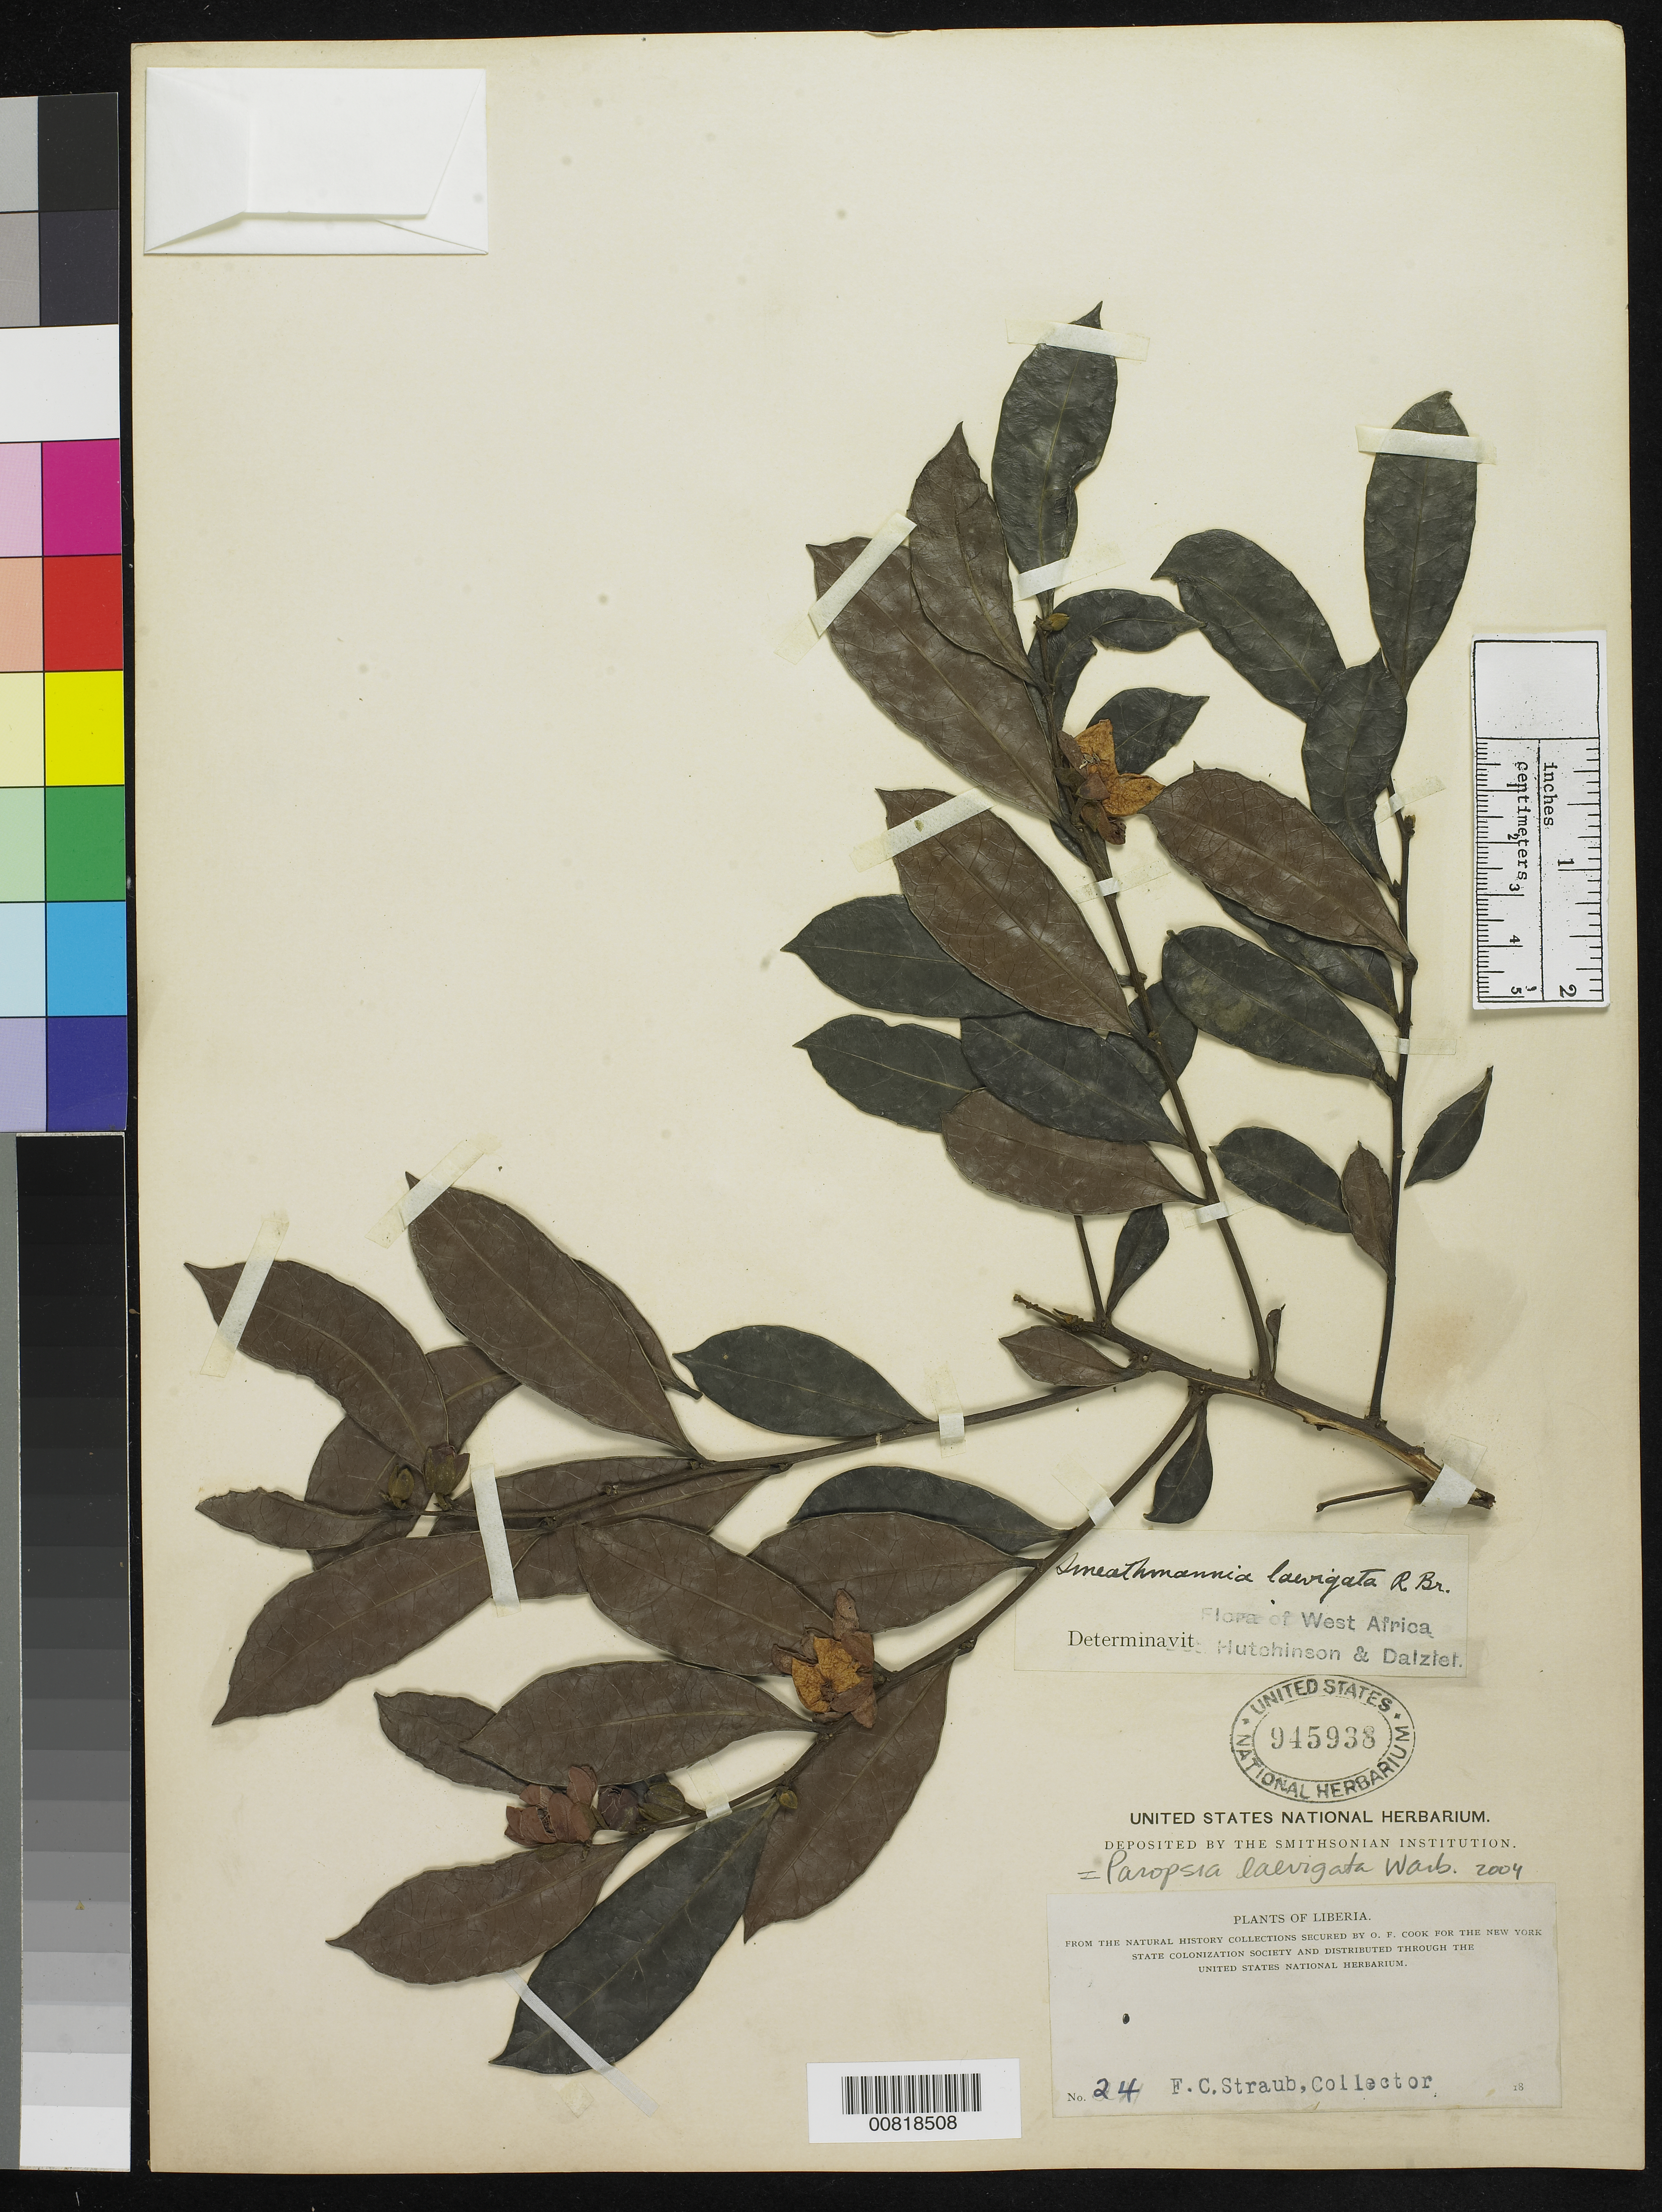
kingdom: Plantae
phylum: Tracheophyta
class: Magnoliopsida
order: Malpighiales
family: Passifloraceae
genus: Paropsia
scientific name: Paropsia laevigata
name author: Warb.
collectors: F. Straub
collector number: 24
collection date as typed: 18--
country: Liberia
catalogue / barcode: US 945938